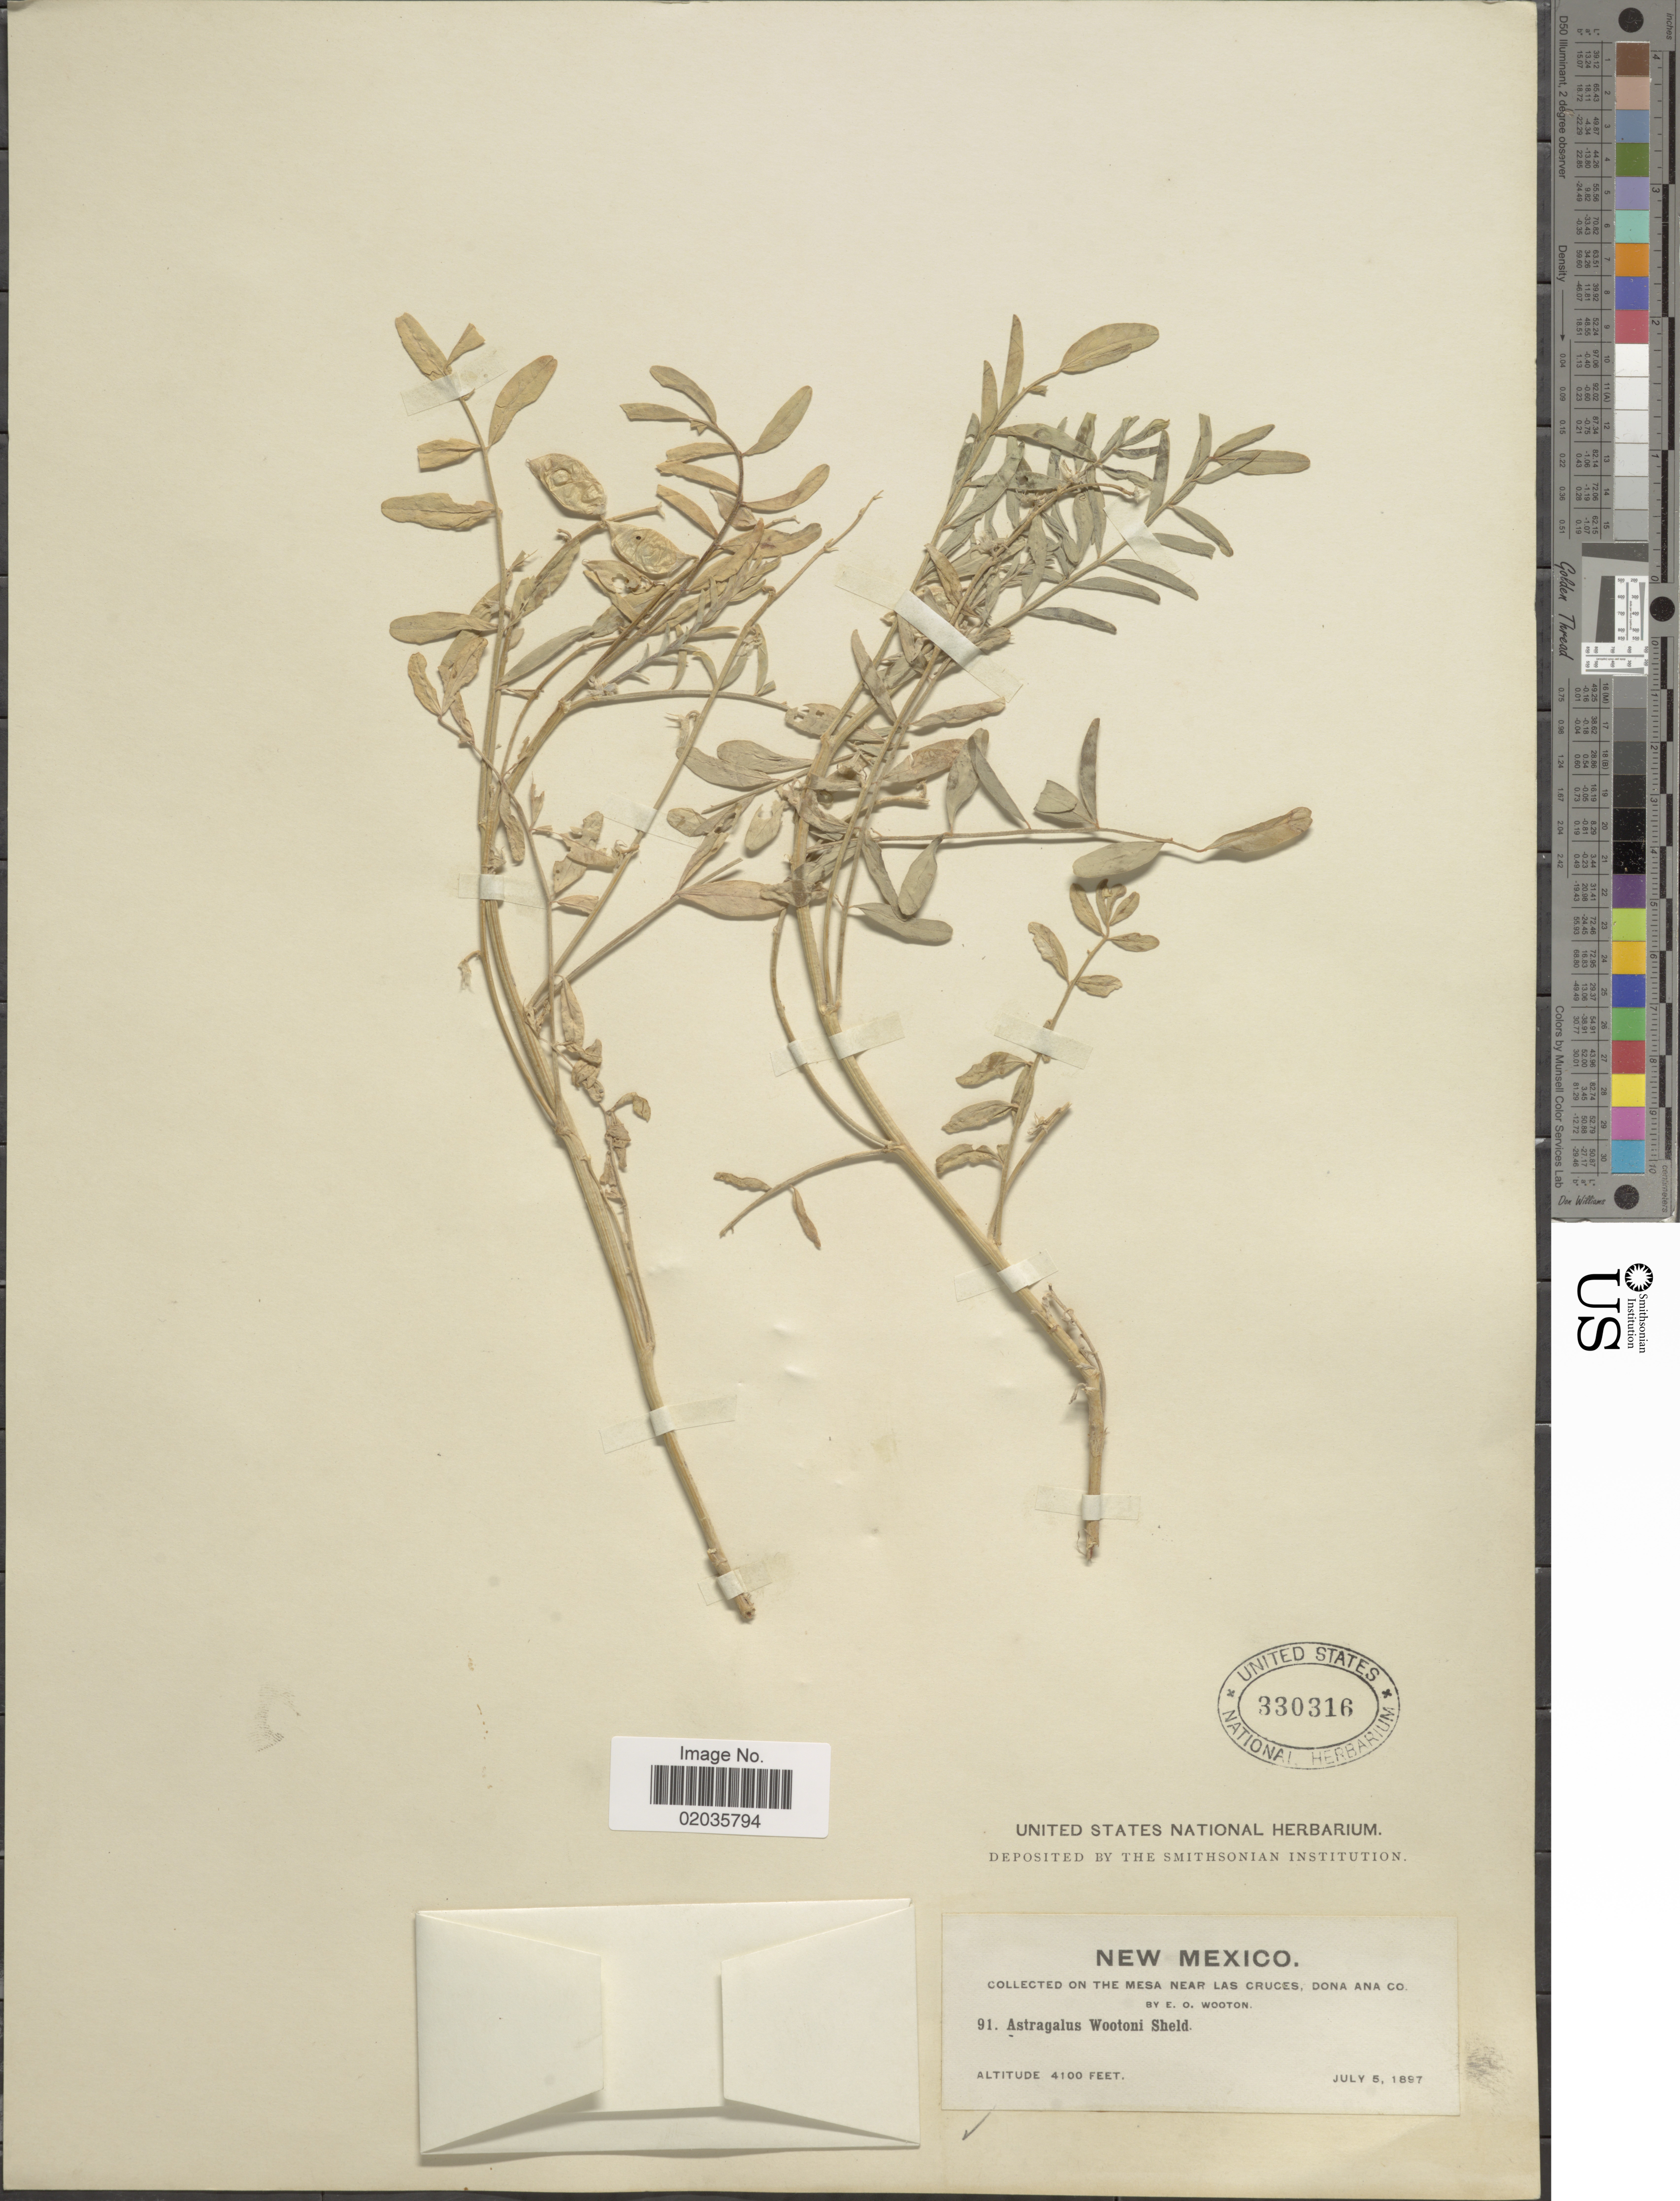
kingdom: Plantae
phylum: Tracheophyta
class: Magnoliopsida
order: Fabales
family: Fabaceae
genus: Astragalus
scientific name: Astragalus wootonii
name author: E. Sheld.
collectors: E. O. Wooton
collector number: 91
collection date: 1897-07-05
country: United States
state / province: New Mexico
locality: On the Mesa near Las Cruces, Dona Ana Co.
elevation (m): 1250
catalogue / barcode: US 330316